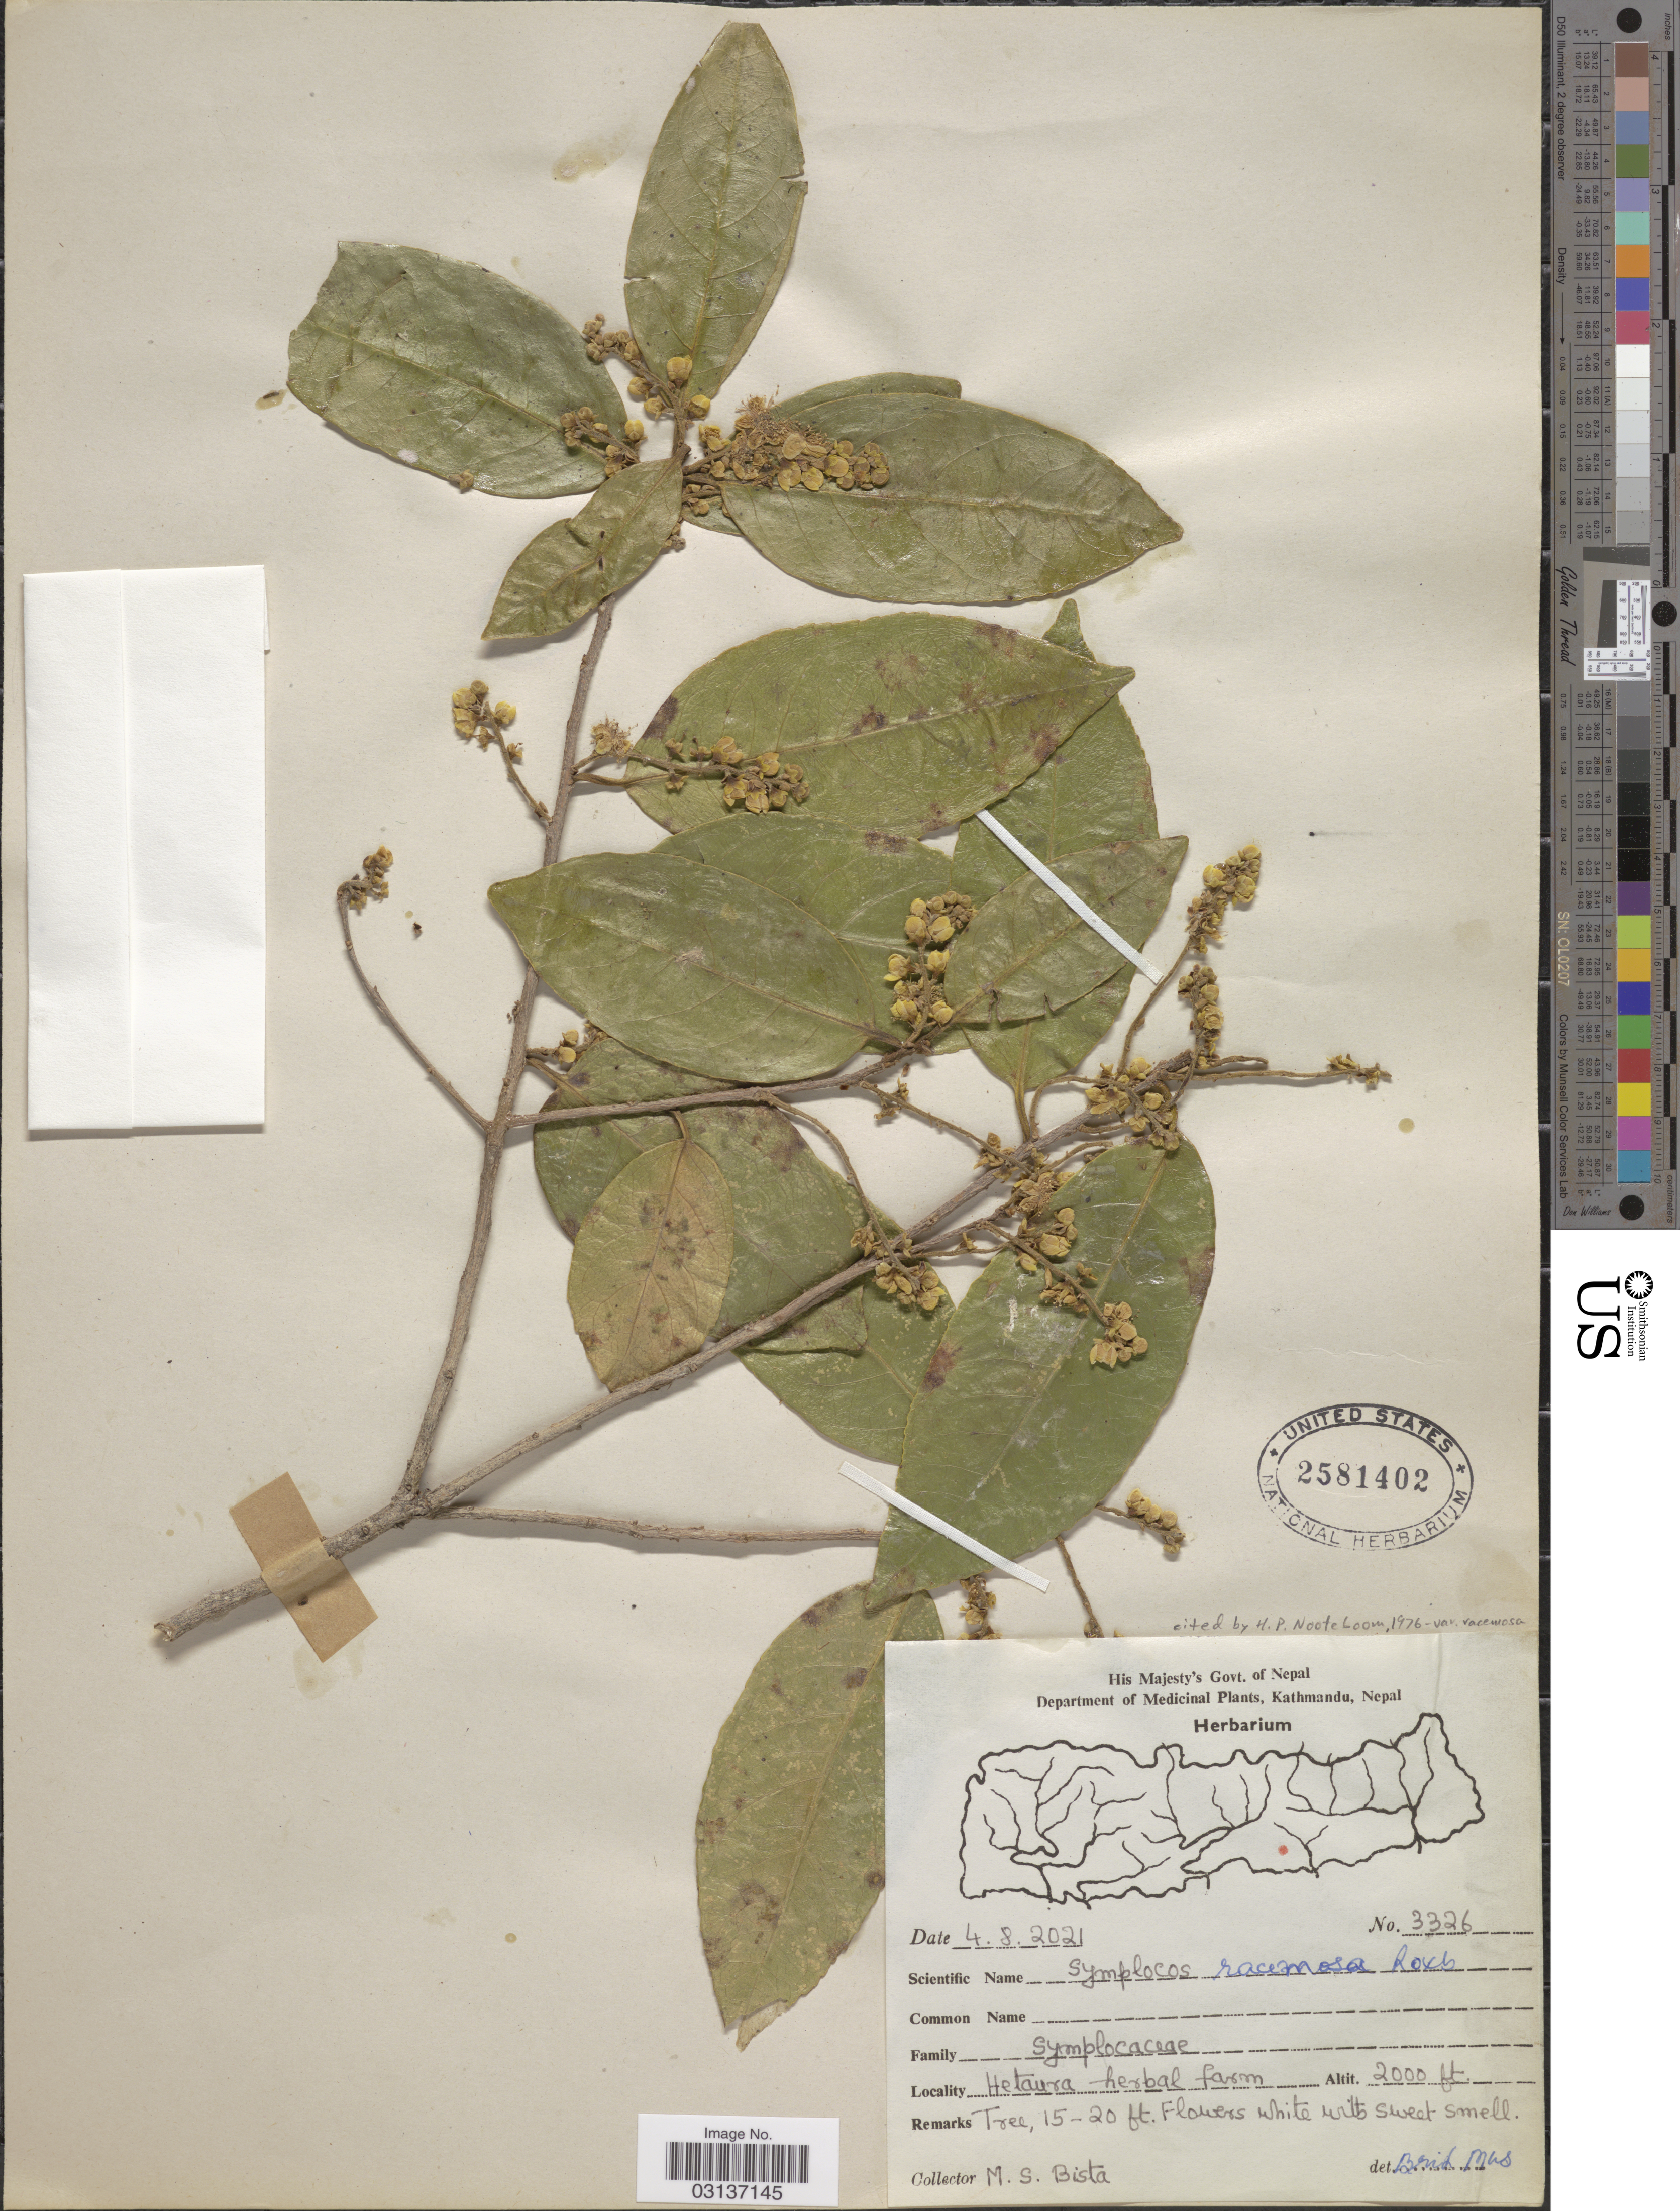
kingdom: Plantae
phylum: Tracheophyta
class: Magnoliopsida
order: Ericales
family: Symplocaceae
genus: Symplocos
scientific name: Symplocos racemosa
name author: Roxb.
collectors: M. Bista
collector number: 3326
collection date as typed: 4.8.2021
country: Nepal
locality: Hetaura herbal farm.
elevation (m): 610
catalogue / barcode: US 2581402